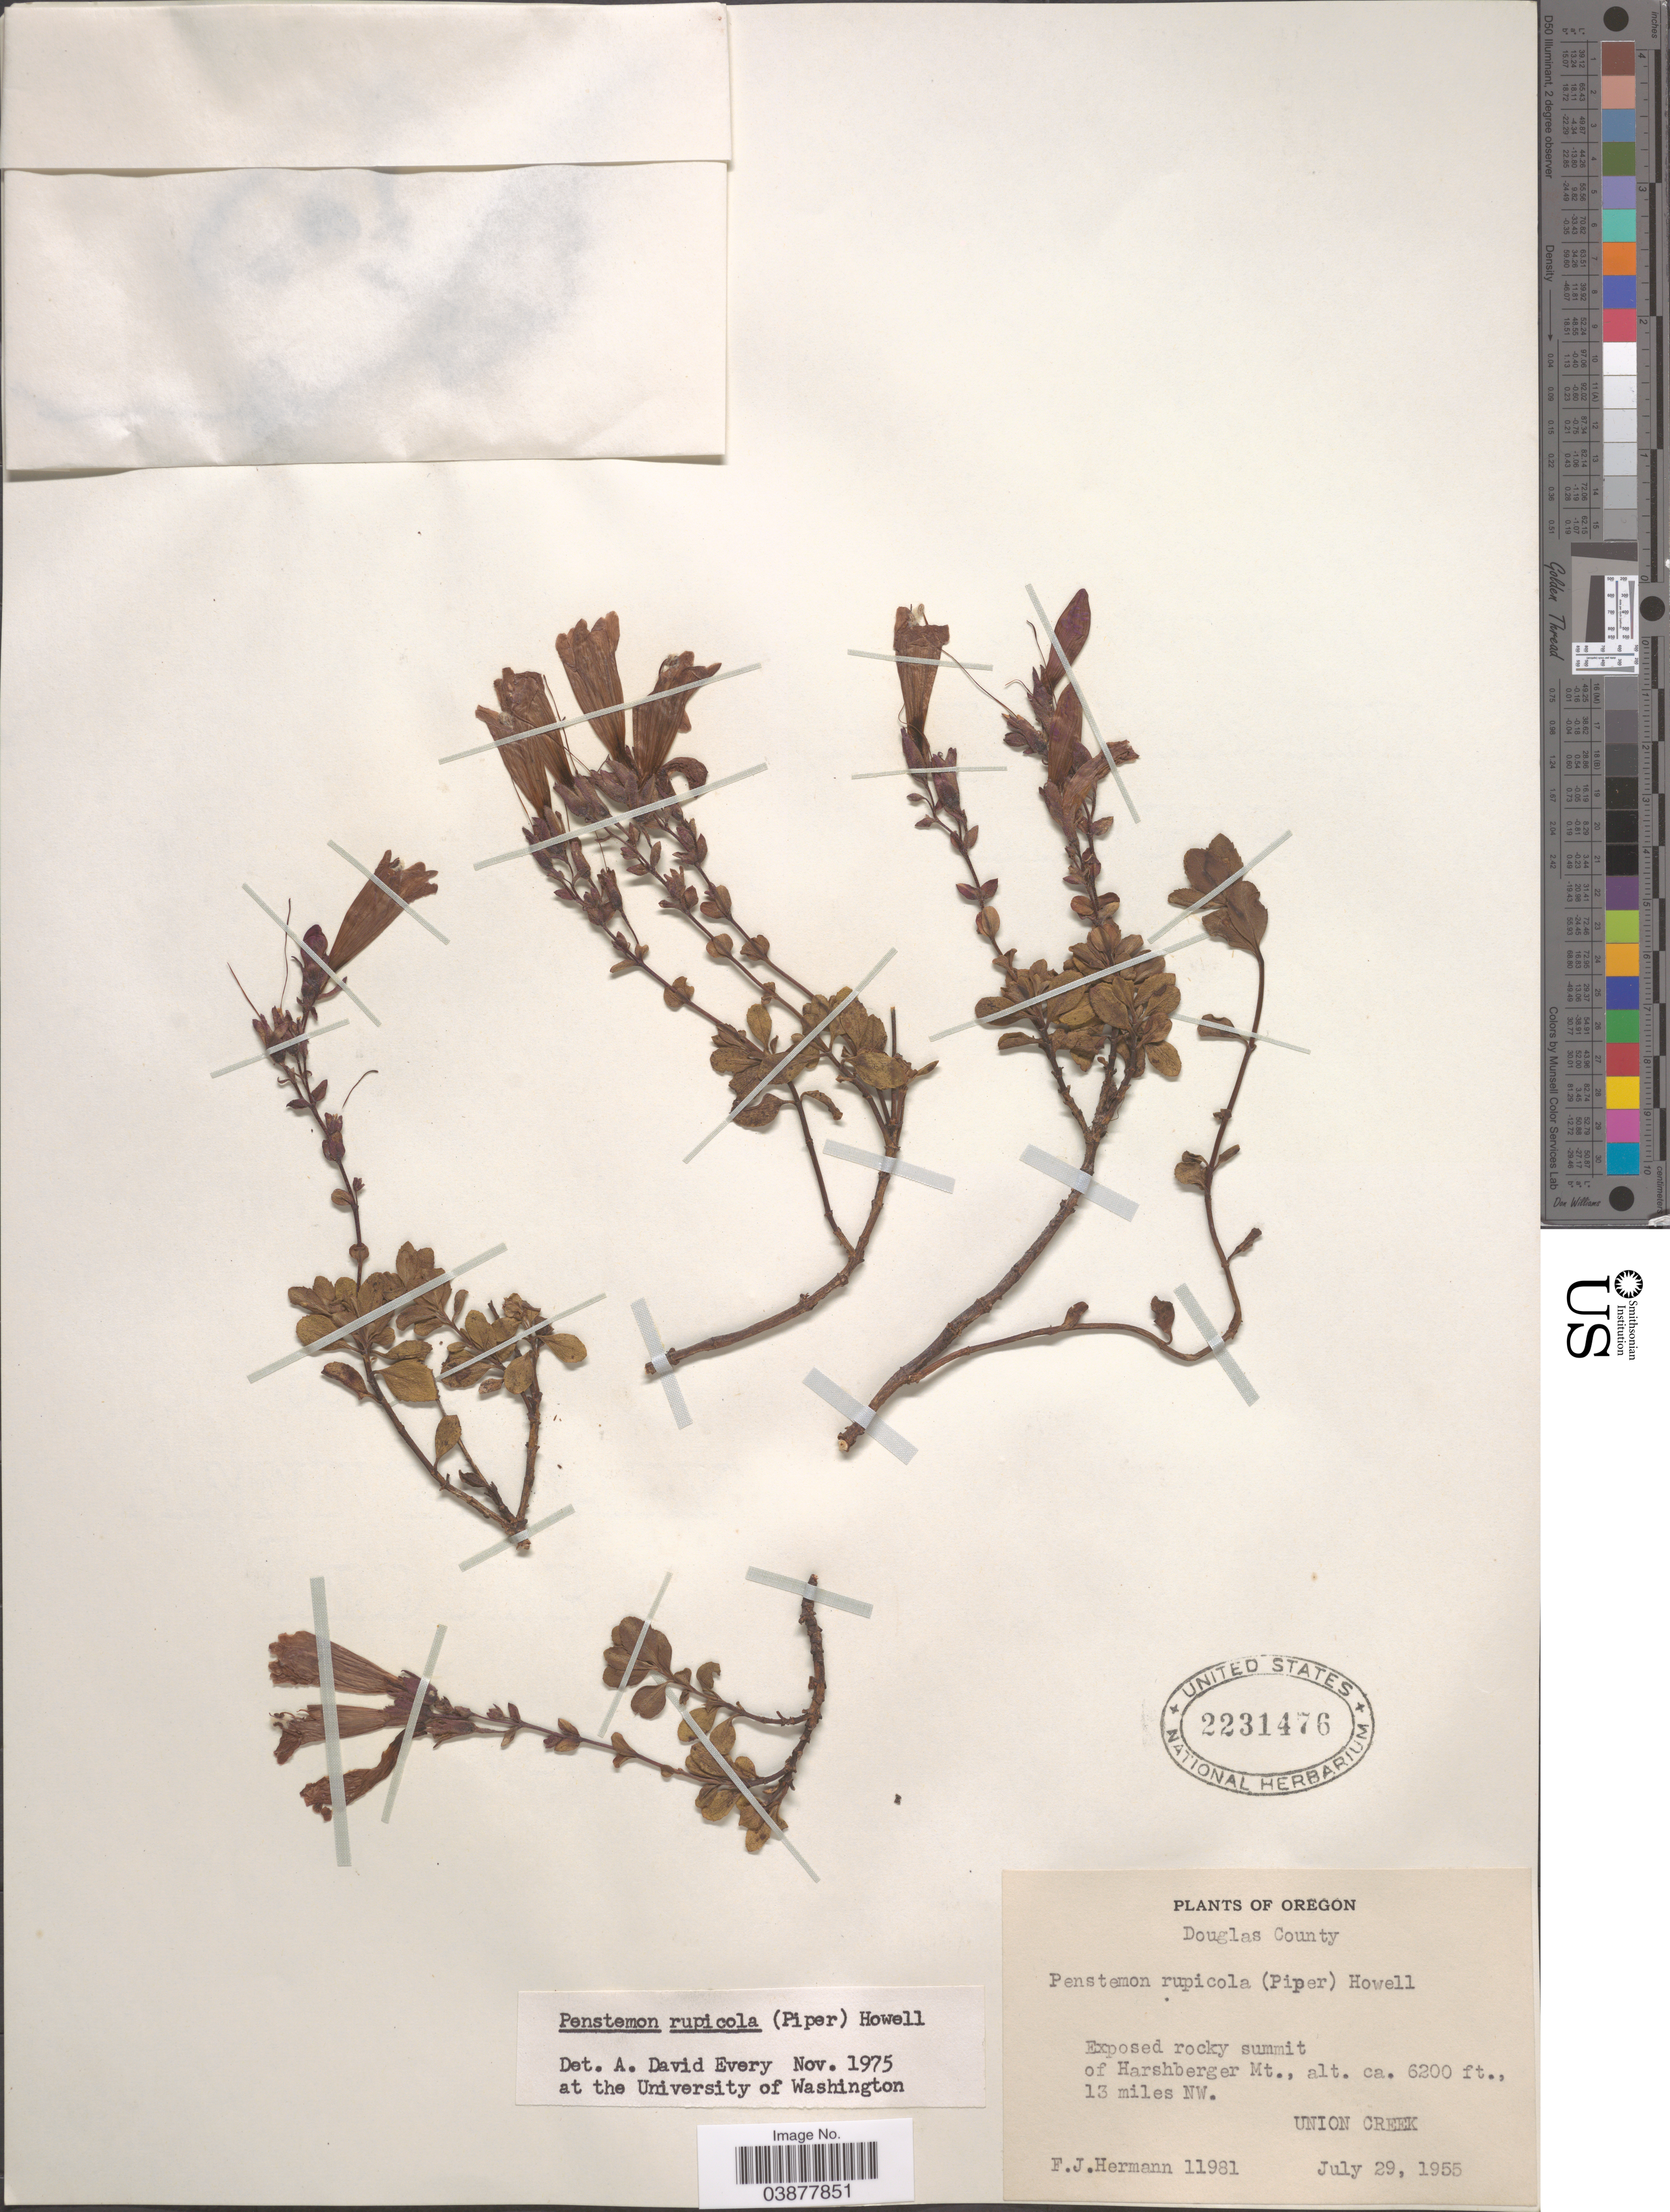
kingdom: Plantae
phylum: Tracheophyta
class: Magnoliopsida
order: Lamiales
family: Plantaginaceae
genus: Penstemon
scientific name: Penstemon rupicola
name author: (Piper) Howell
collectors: F. J. Hermann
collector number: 11981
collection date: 1955-07-29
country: United States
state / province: Oregon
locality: Douglas County. Exposed rocky summit of Harshberger Mt., 13 miles NW. Union Creek.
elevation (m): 1890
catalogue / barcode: US 2231476